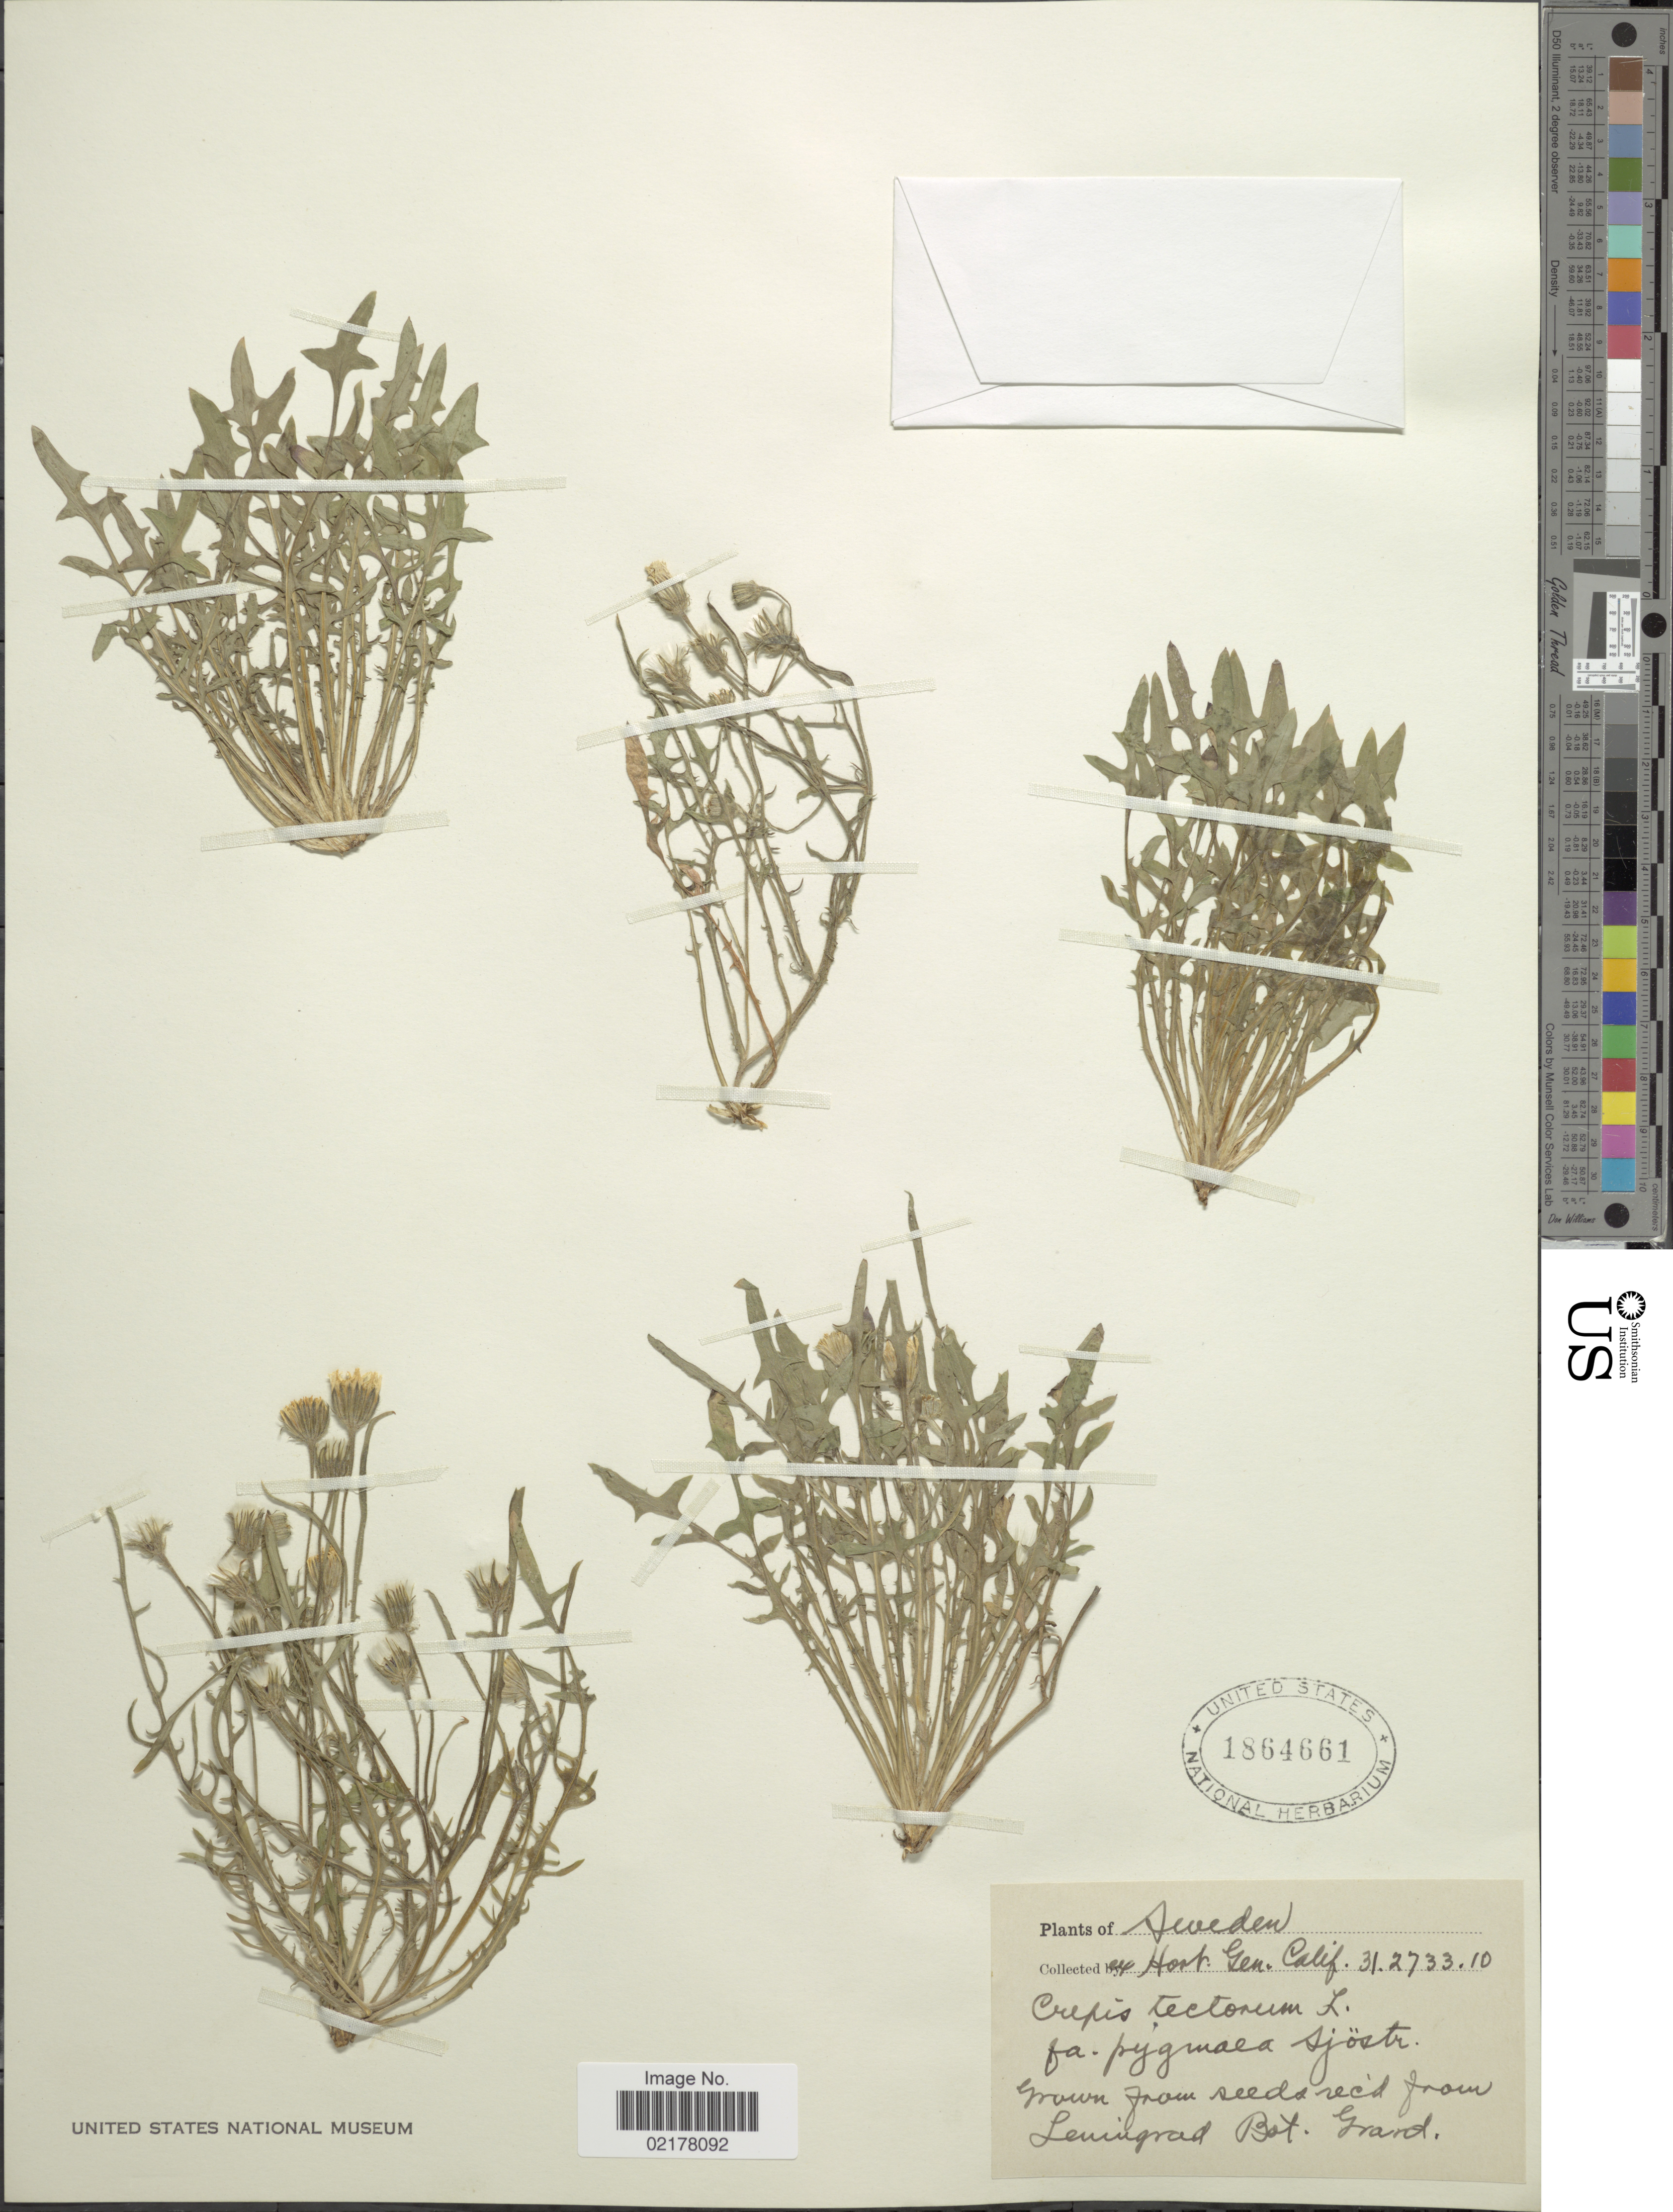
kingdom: Plantae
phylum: Tracheophyta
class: Magnoliopsida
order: Asterales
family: Asteraceae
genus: Crepis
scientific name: Crepis tectorum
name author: L.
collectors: Hort. Gen. Calif.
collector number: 31273310?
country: Sweden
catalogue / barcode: US 1864661